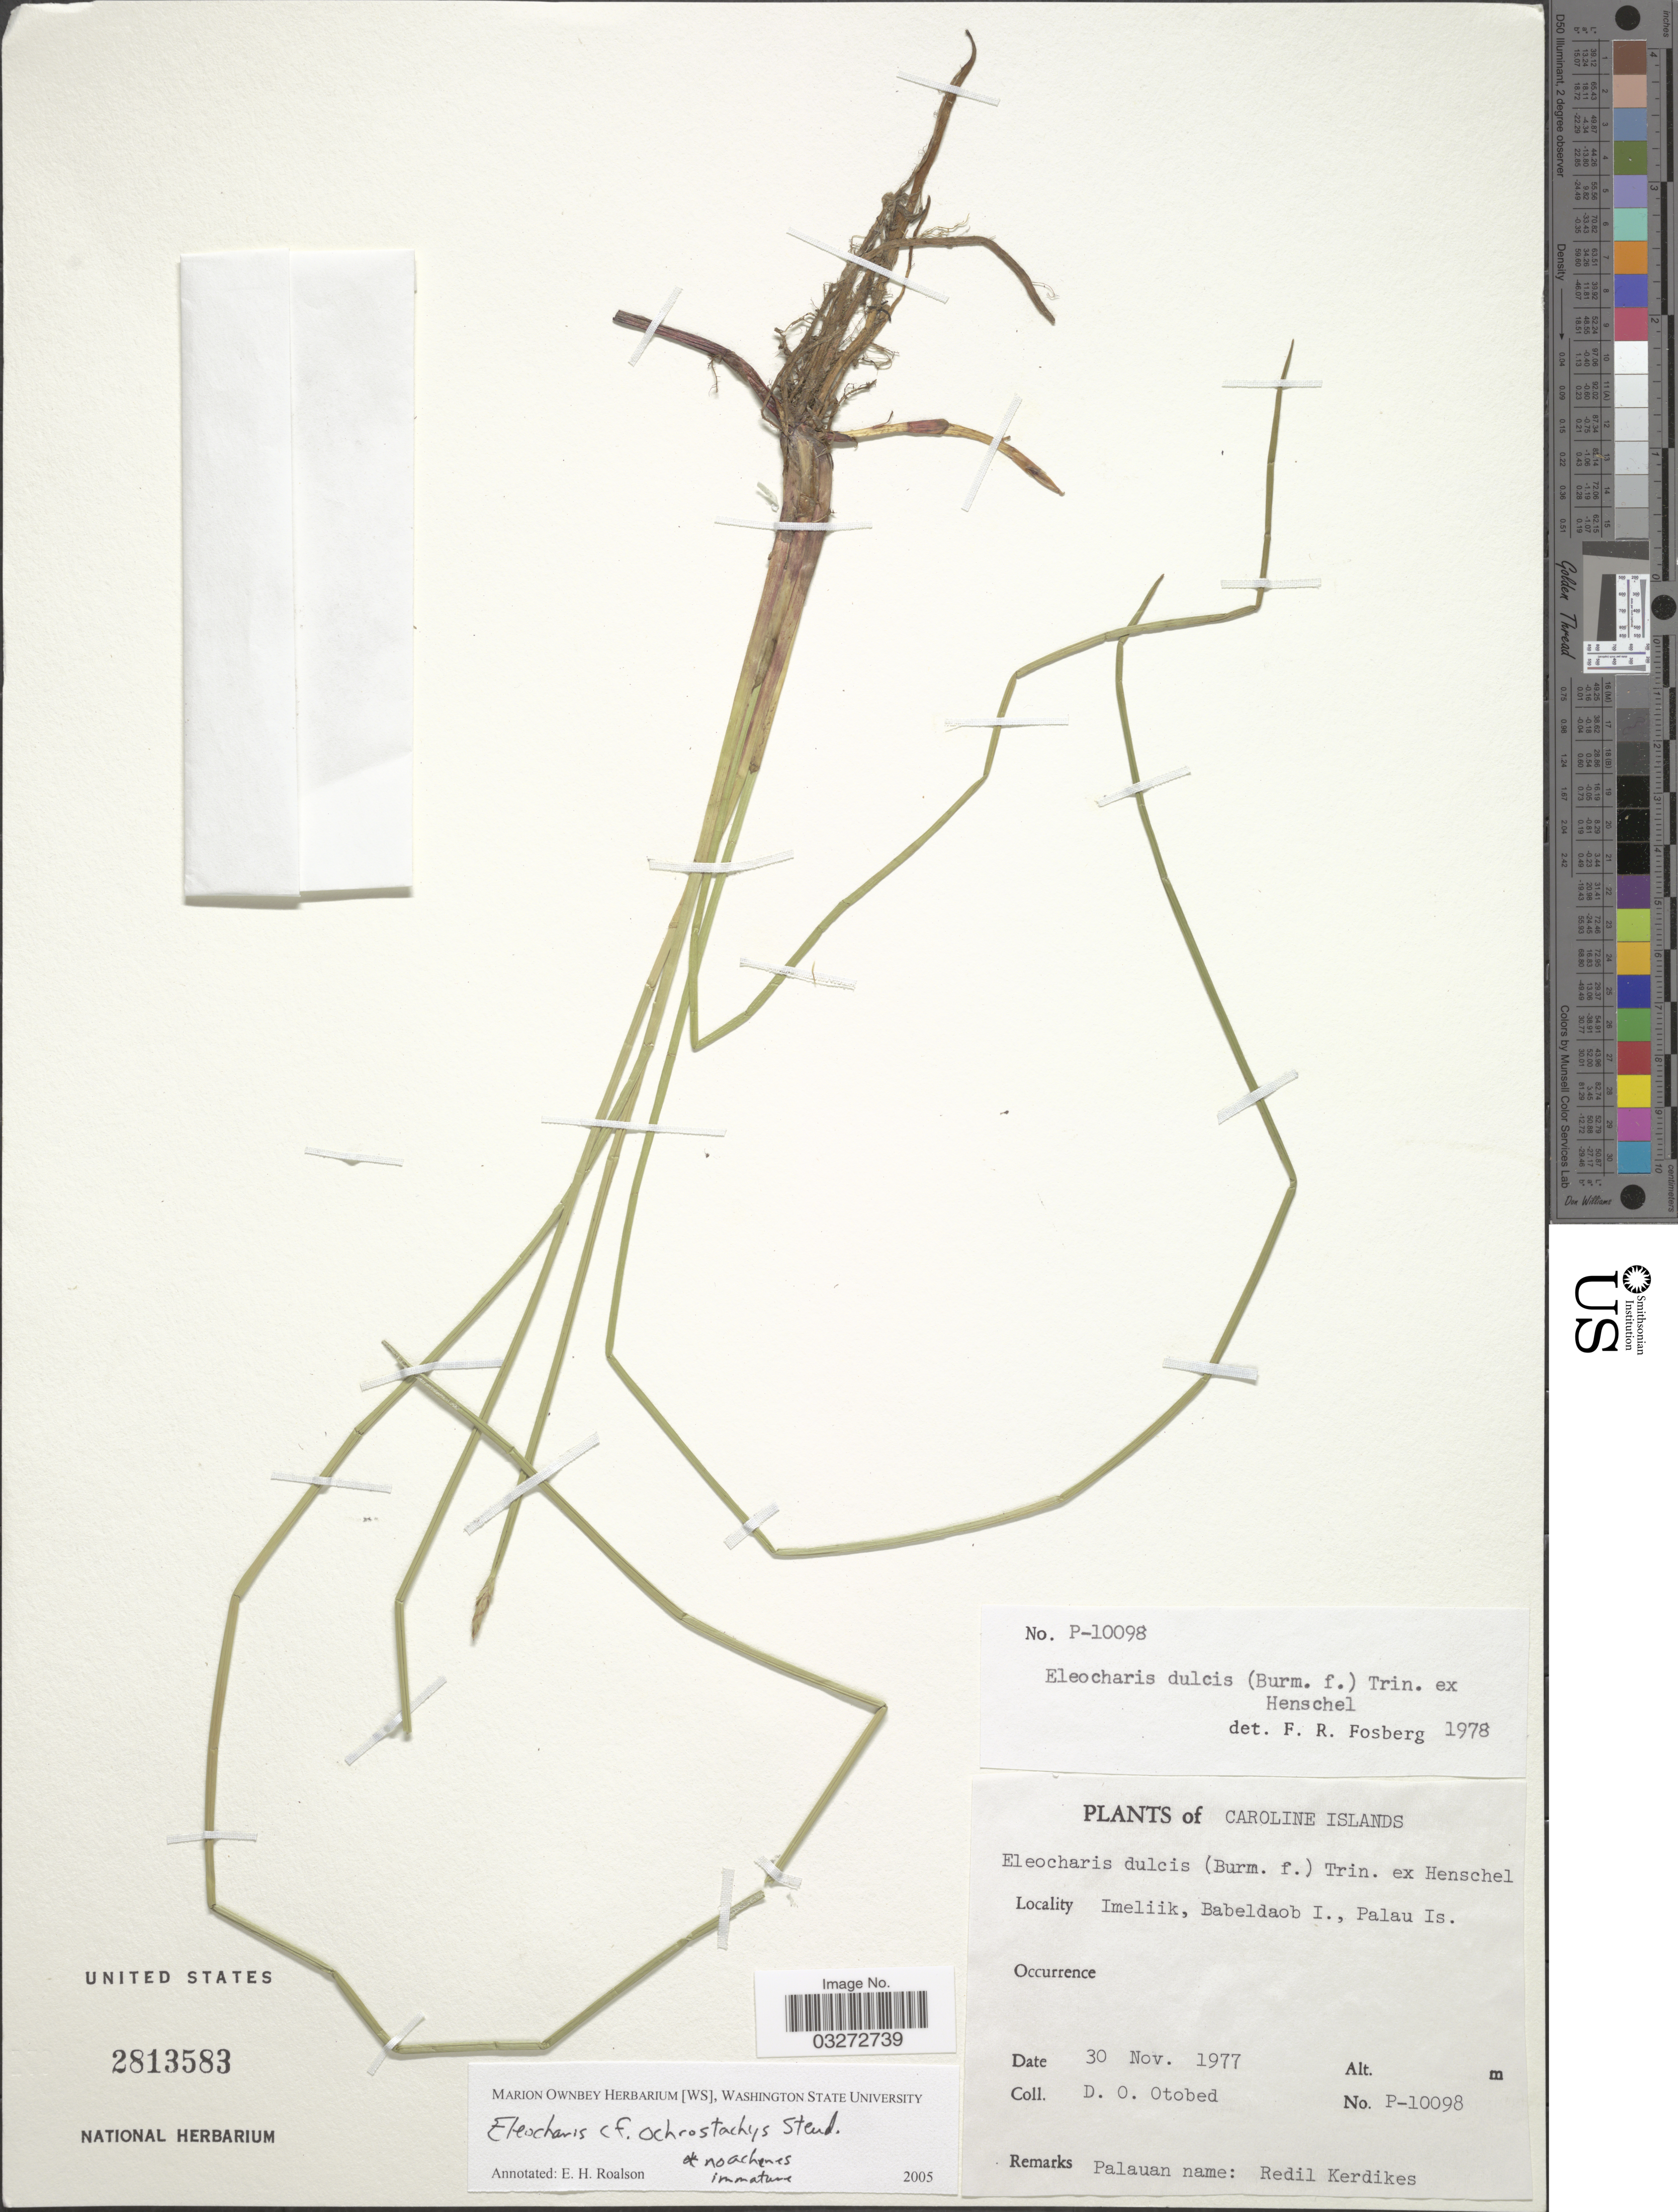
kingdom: Plantae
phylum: Tracheophyta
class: Liliopsida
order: Poales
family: Cyperaceae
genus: Eleocharis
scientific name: Eleocharis ochrostachys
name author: Steud.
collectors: D. O. Otobed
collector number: P-10098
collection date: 1977-11-30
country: Palau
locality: Caroline Islands. Imeliik, Babeldaob I., Palau Is.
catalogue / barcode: US 2813583